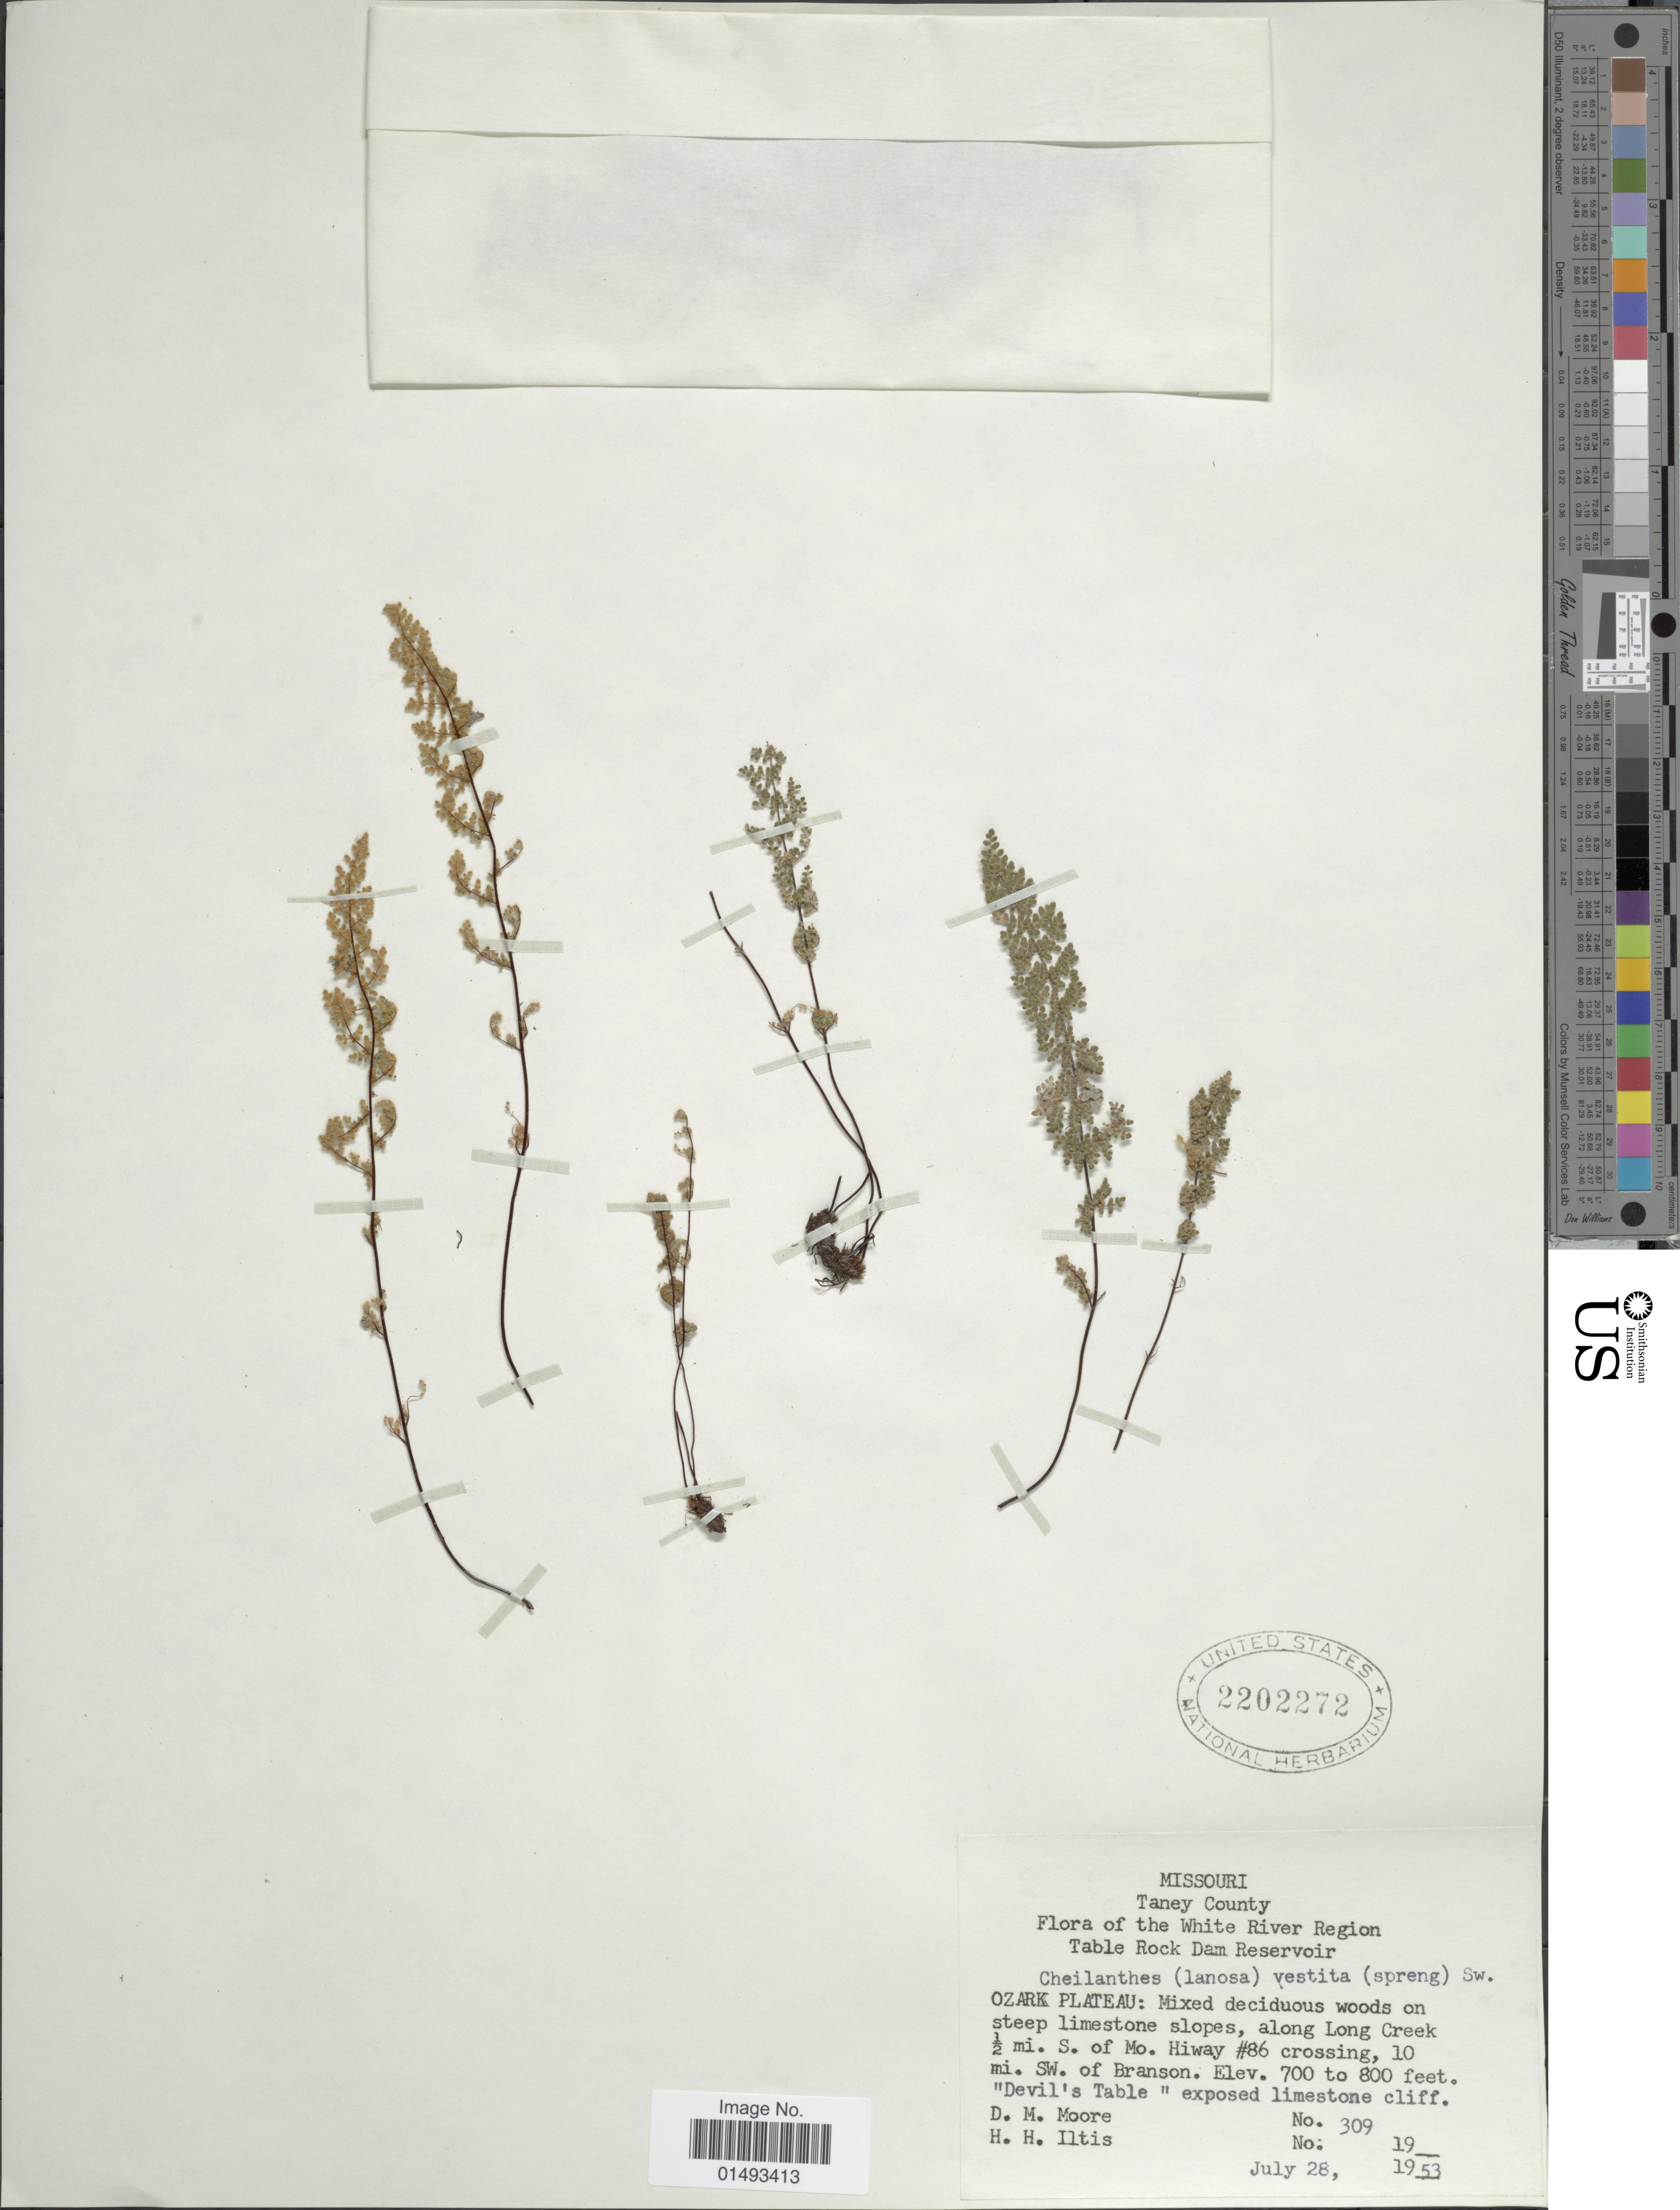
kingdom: Plantae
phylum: Tracheophyta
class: Polypodiopsida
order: Polypodiales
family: Pteridaceae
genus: Myriopteris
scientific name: Myriopteris lanosa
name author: (Michx.) Grusz & Windham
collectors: D. Moore & H. H. Iltis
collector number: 309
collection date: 1953-07-28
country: United States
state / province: Missouri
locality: Taney County, Flora of the White River Region Table Rock Dam Reservoir, Ozark Plateau: mixed deciduous woods on steep limestone slopes, along Long Creek 0.5 mi. S. of Mo. Hiway #86 crossing, 10 mi. SW. of Branson "Devil's Table " exposed limestone cliff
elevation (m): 213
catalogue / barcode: US 2202272